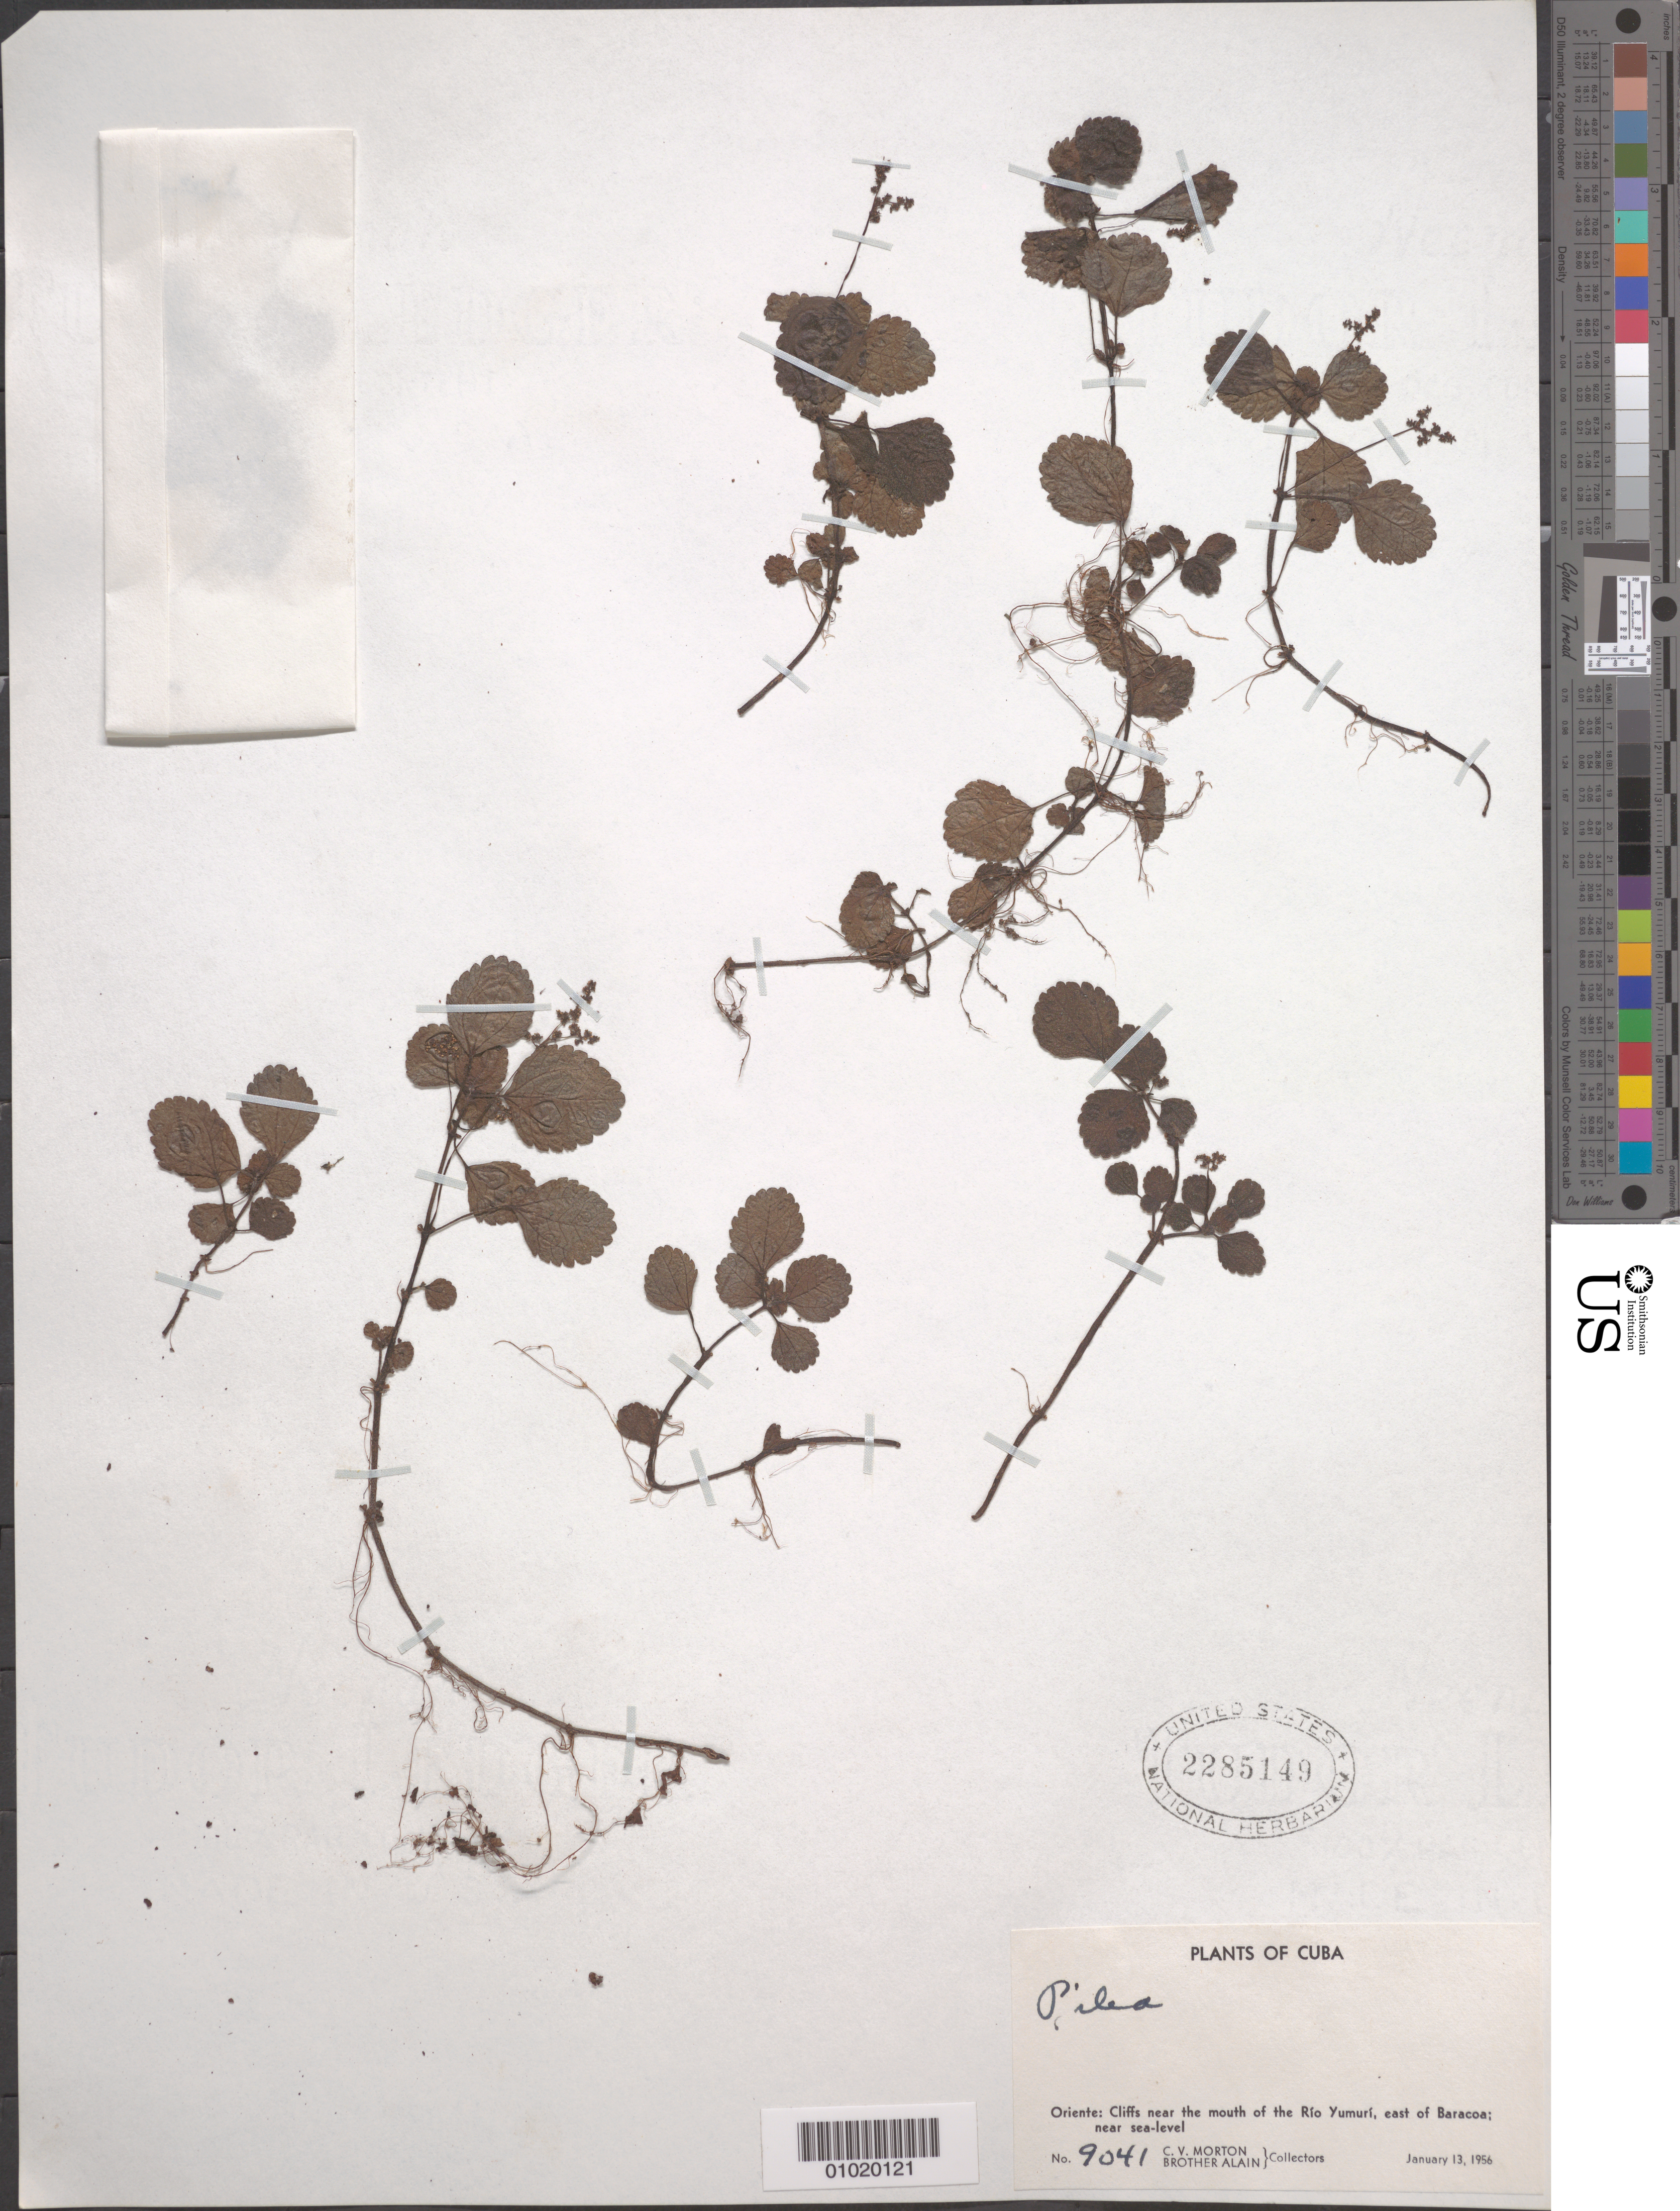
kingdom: Plantae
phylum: Tracheophyta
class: Magnoliopsida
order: Rosales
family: Urticaceae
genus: Pilea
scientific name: Pilea sp.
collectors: C. V. Morton & A. H. Liogier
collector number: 9041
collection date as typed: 13 Jan 1956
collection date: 1956-01-13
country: Cuba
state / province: Guantanamo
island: Cuba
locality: Cliffs near the mouth of the Rio Yumuri, east of Baracoa; near sea-level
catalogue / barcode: US 2285149